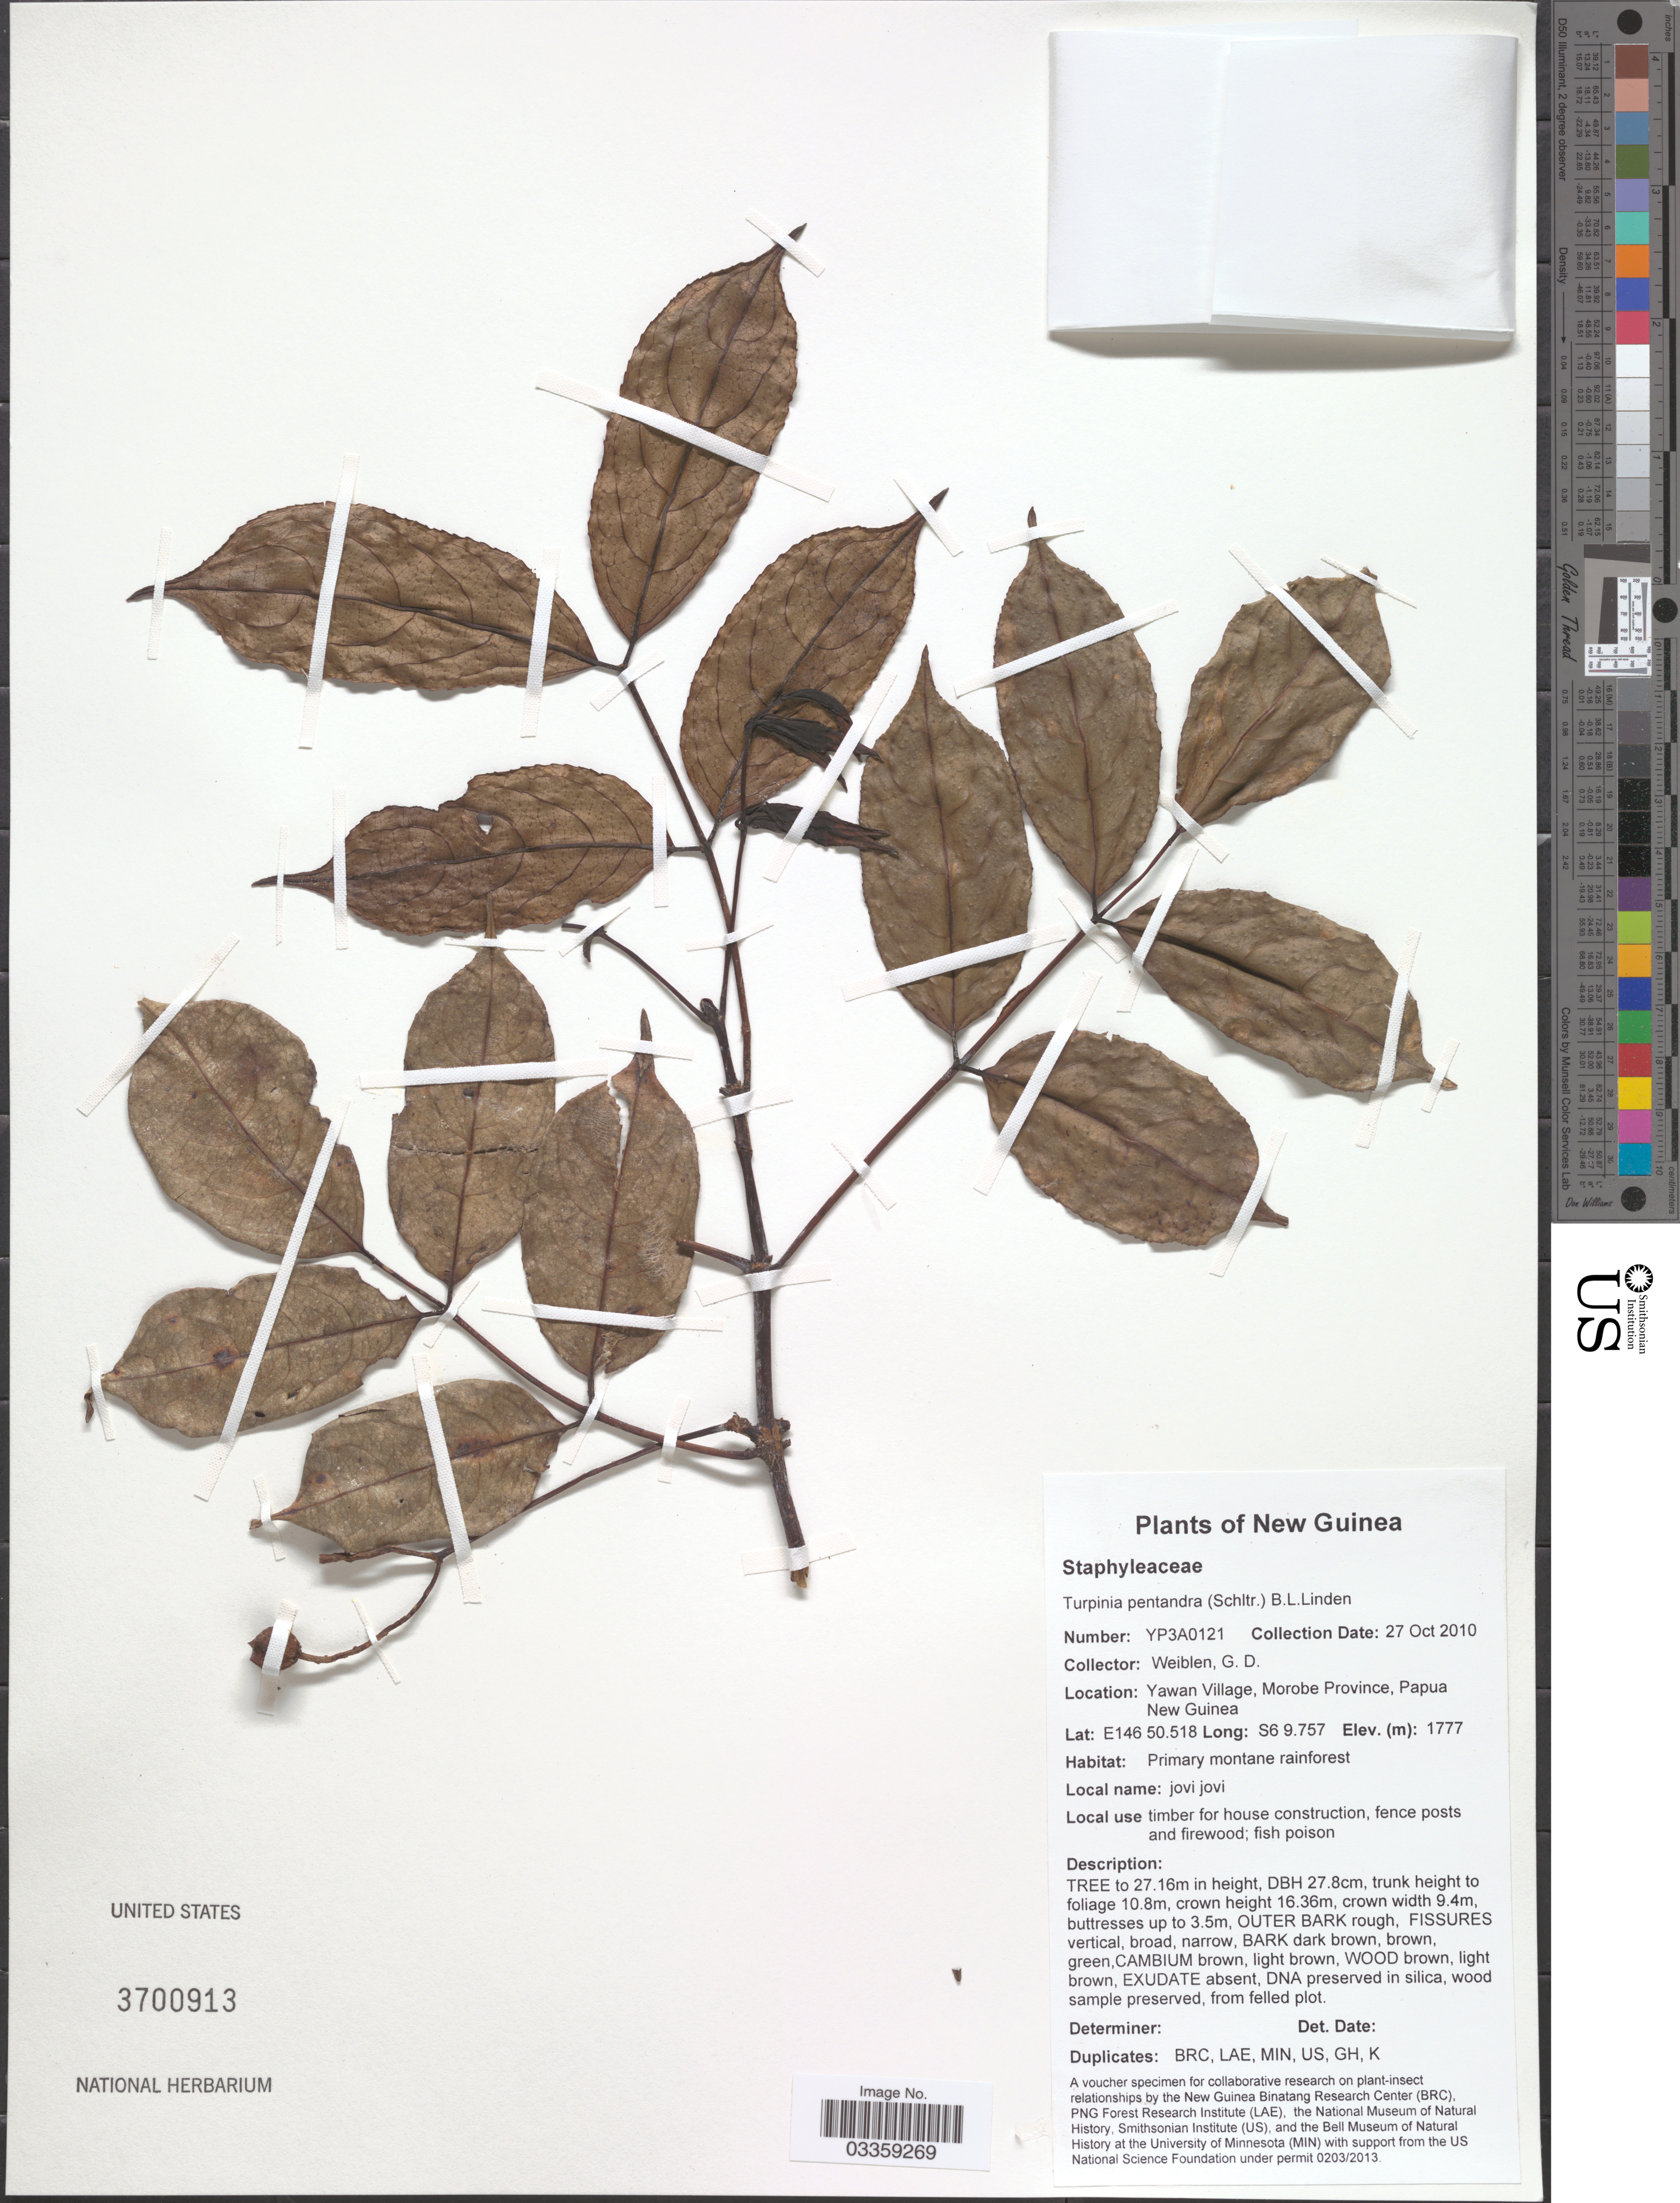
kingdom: Plantae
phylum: Tracheophyta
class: Magnoliopsida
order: Crossosomatales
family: Staphyleaceae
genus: Turpinia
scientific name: Turpinia pentandra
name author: (Schltr.) B.L. Linden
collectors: G. D. Weiblen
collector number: YP3A0121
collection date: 2010-10-27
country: Papua New Guinea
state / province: Morobe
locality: New Guinea, Yawan Village, Morobe Province.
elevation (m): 1777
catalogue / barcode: US 3700913